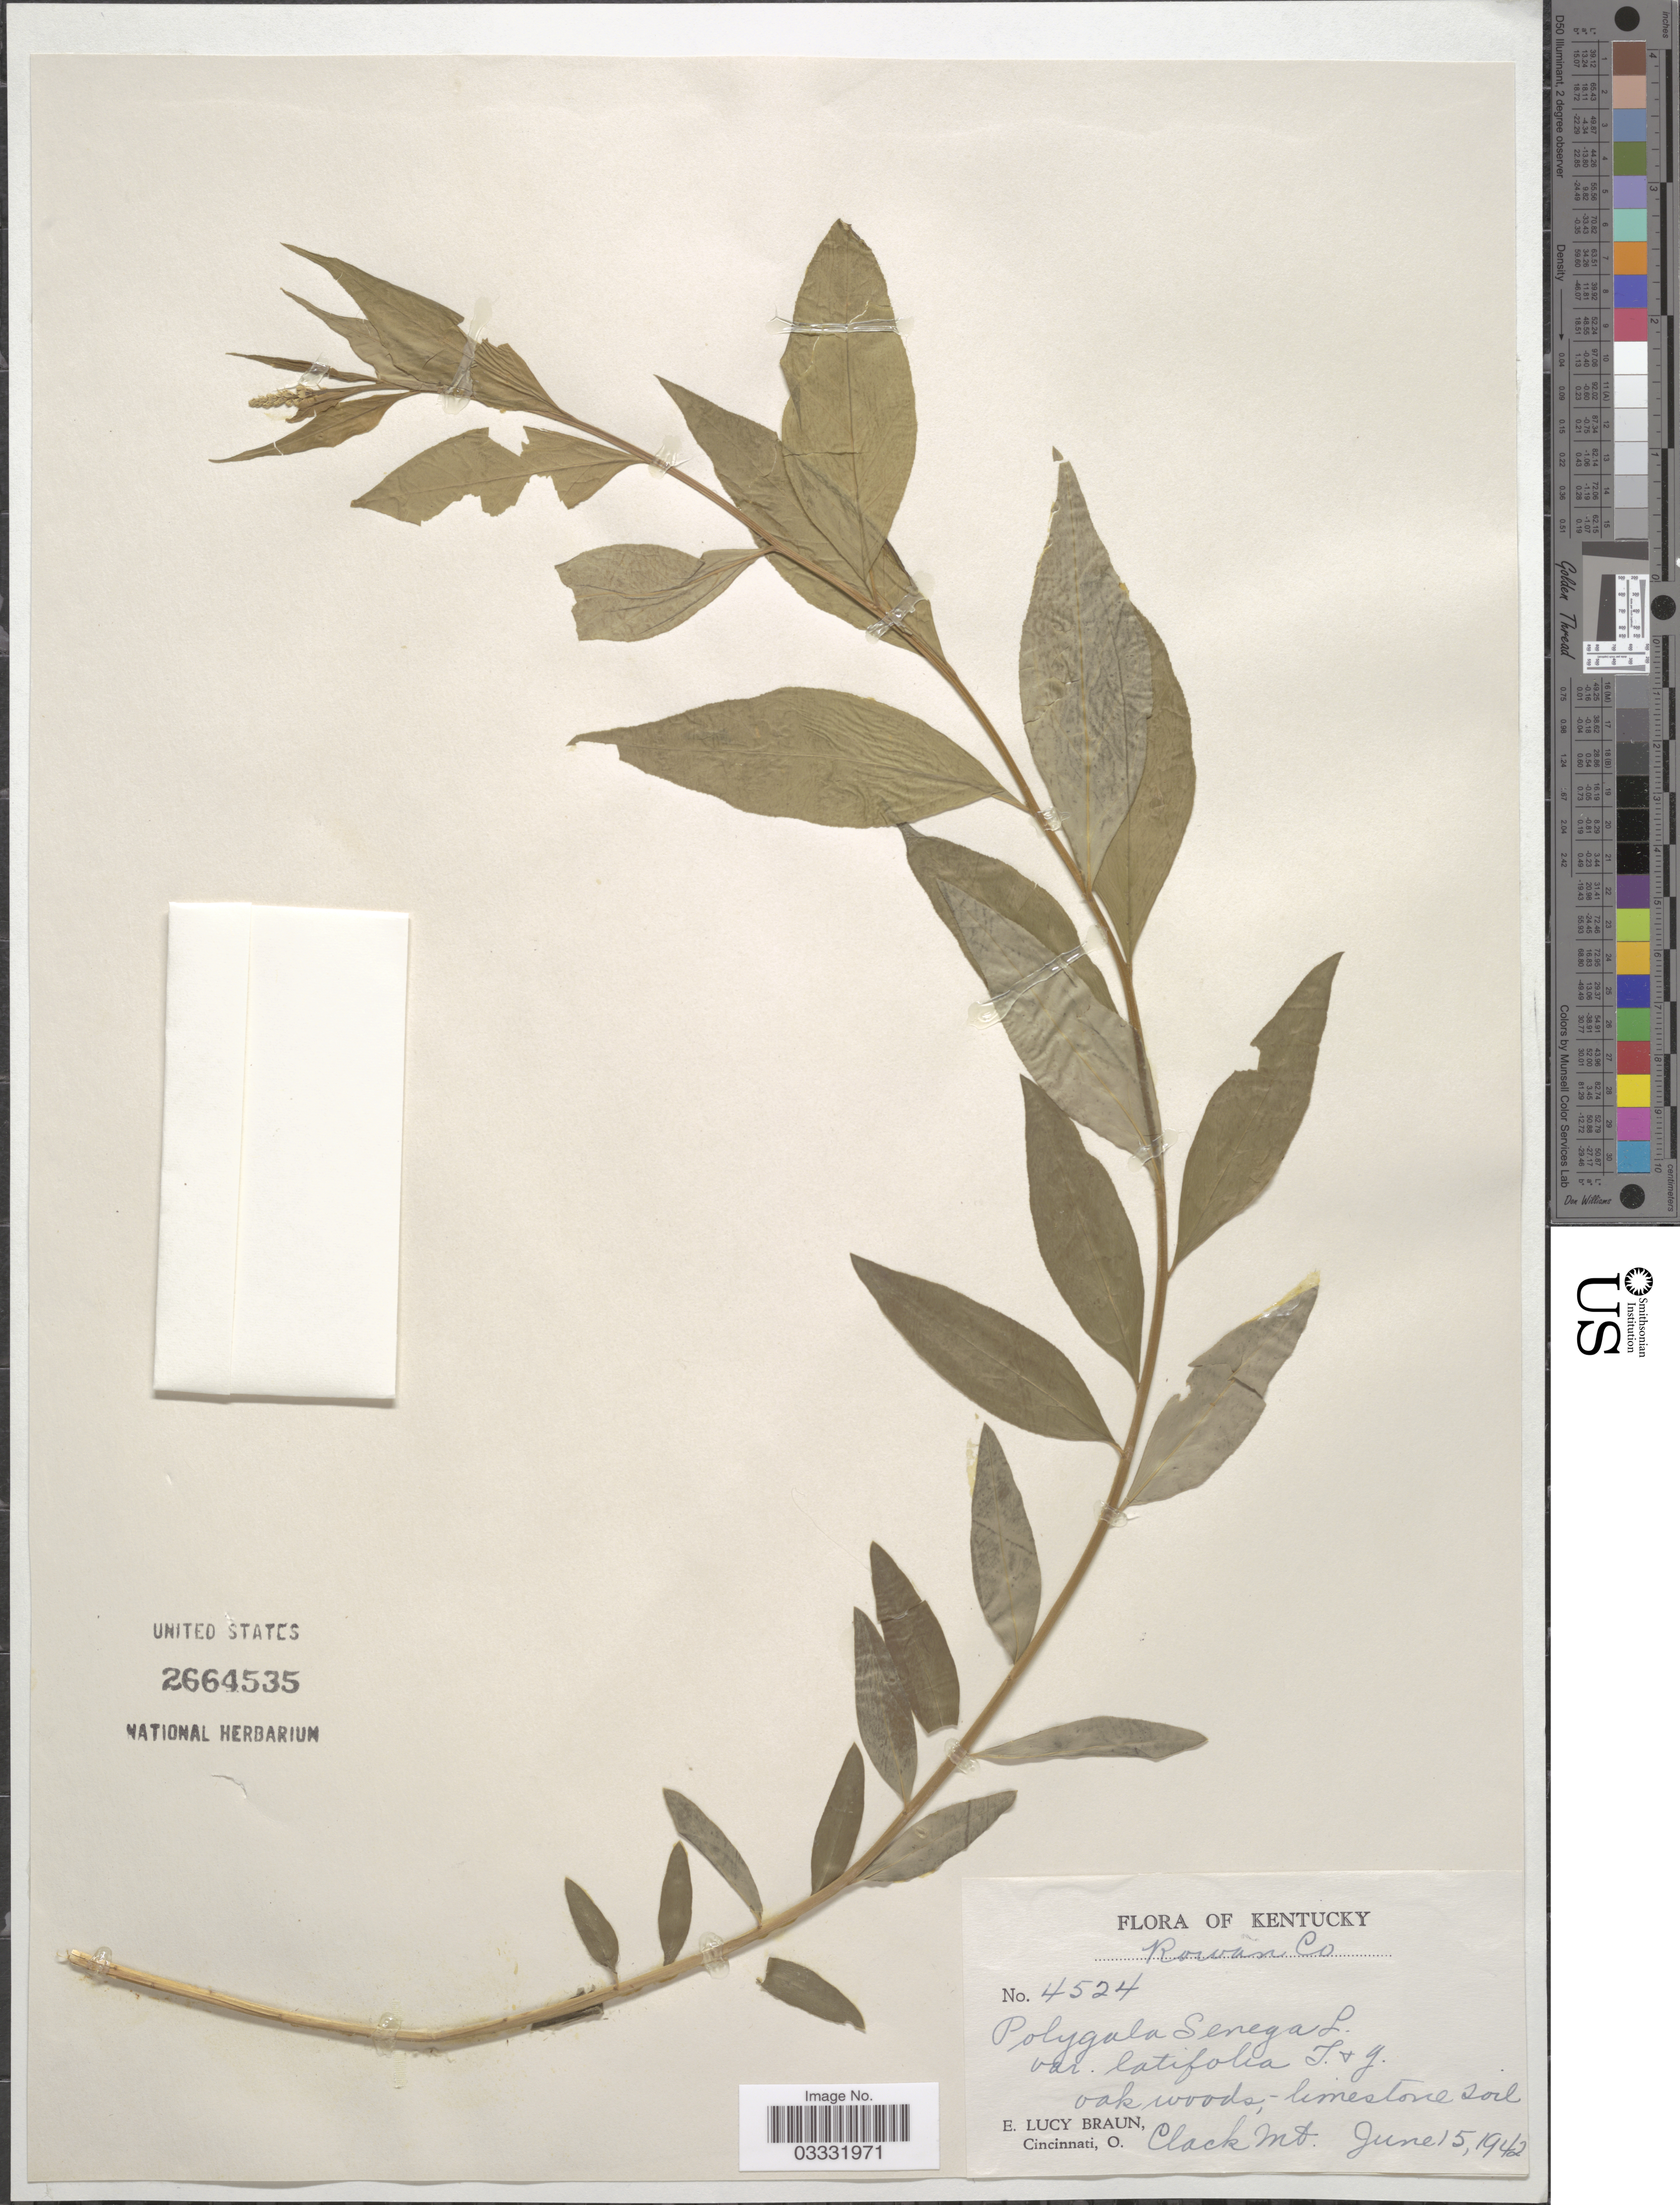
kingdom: Plantae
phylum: Tracheophyta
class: Magnoliopsida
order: Fabales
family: Polygalaceae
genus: Polygala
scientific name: Polygala senega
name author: L.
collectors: E. L. Braun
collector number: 4524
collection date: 1942-06-15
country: United States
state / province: Kentucky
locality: Rowan Co. Clack Mt.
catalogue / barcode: US 2664535